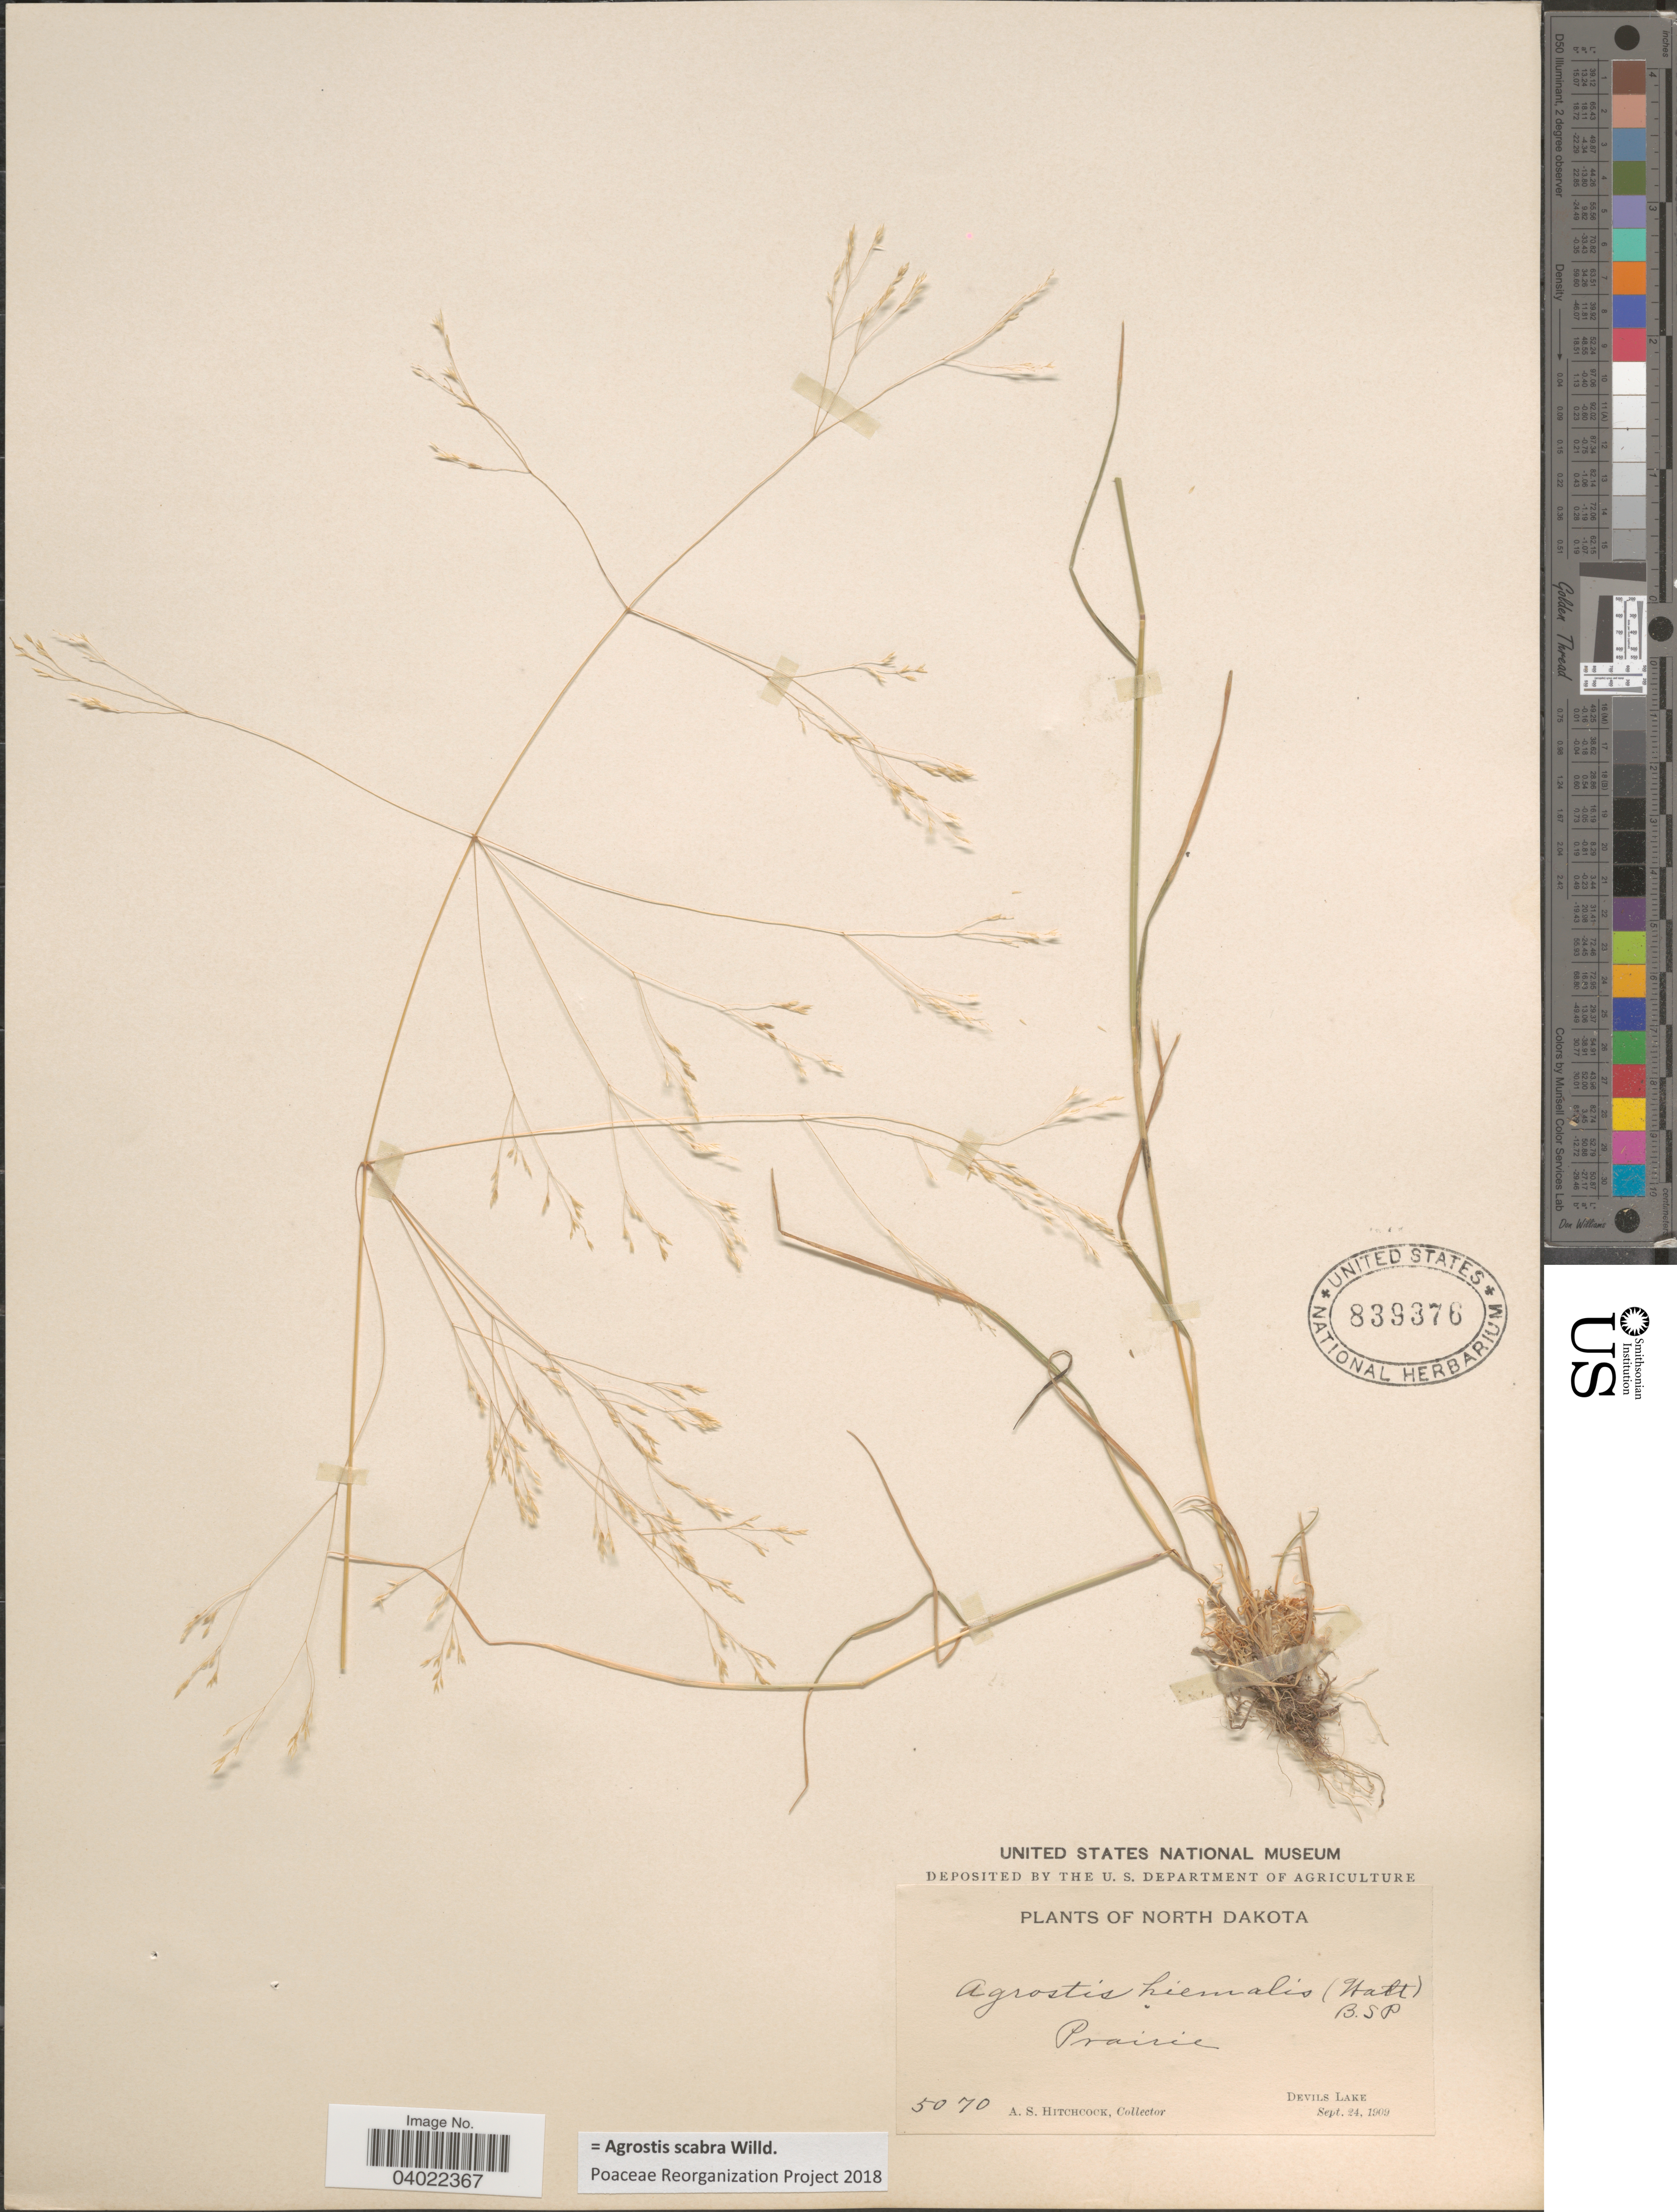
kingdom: Plantae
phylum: Tracheophyta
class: Liliopsida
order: Poales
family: Poaceae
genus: Agrostis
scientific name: Agrostis scabra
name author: Willd.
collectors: A. S. Hitchcock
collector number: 5070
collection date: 1909-09-24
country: United States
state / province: North Dakota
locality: Devils Lake.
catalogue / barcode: US 839376